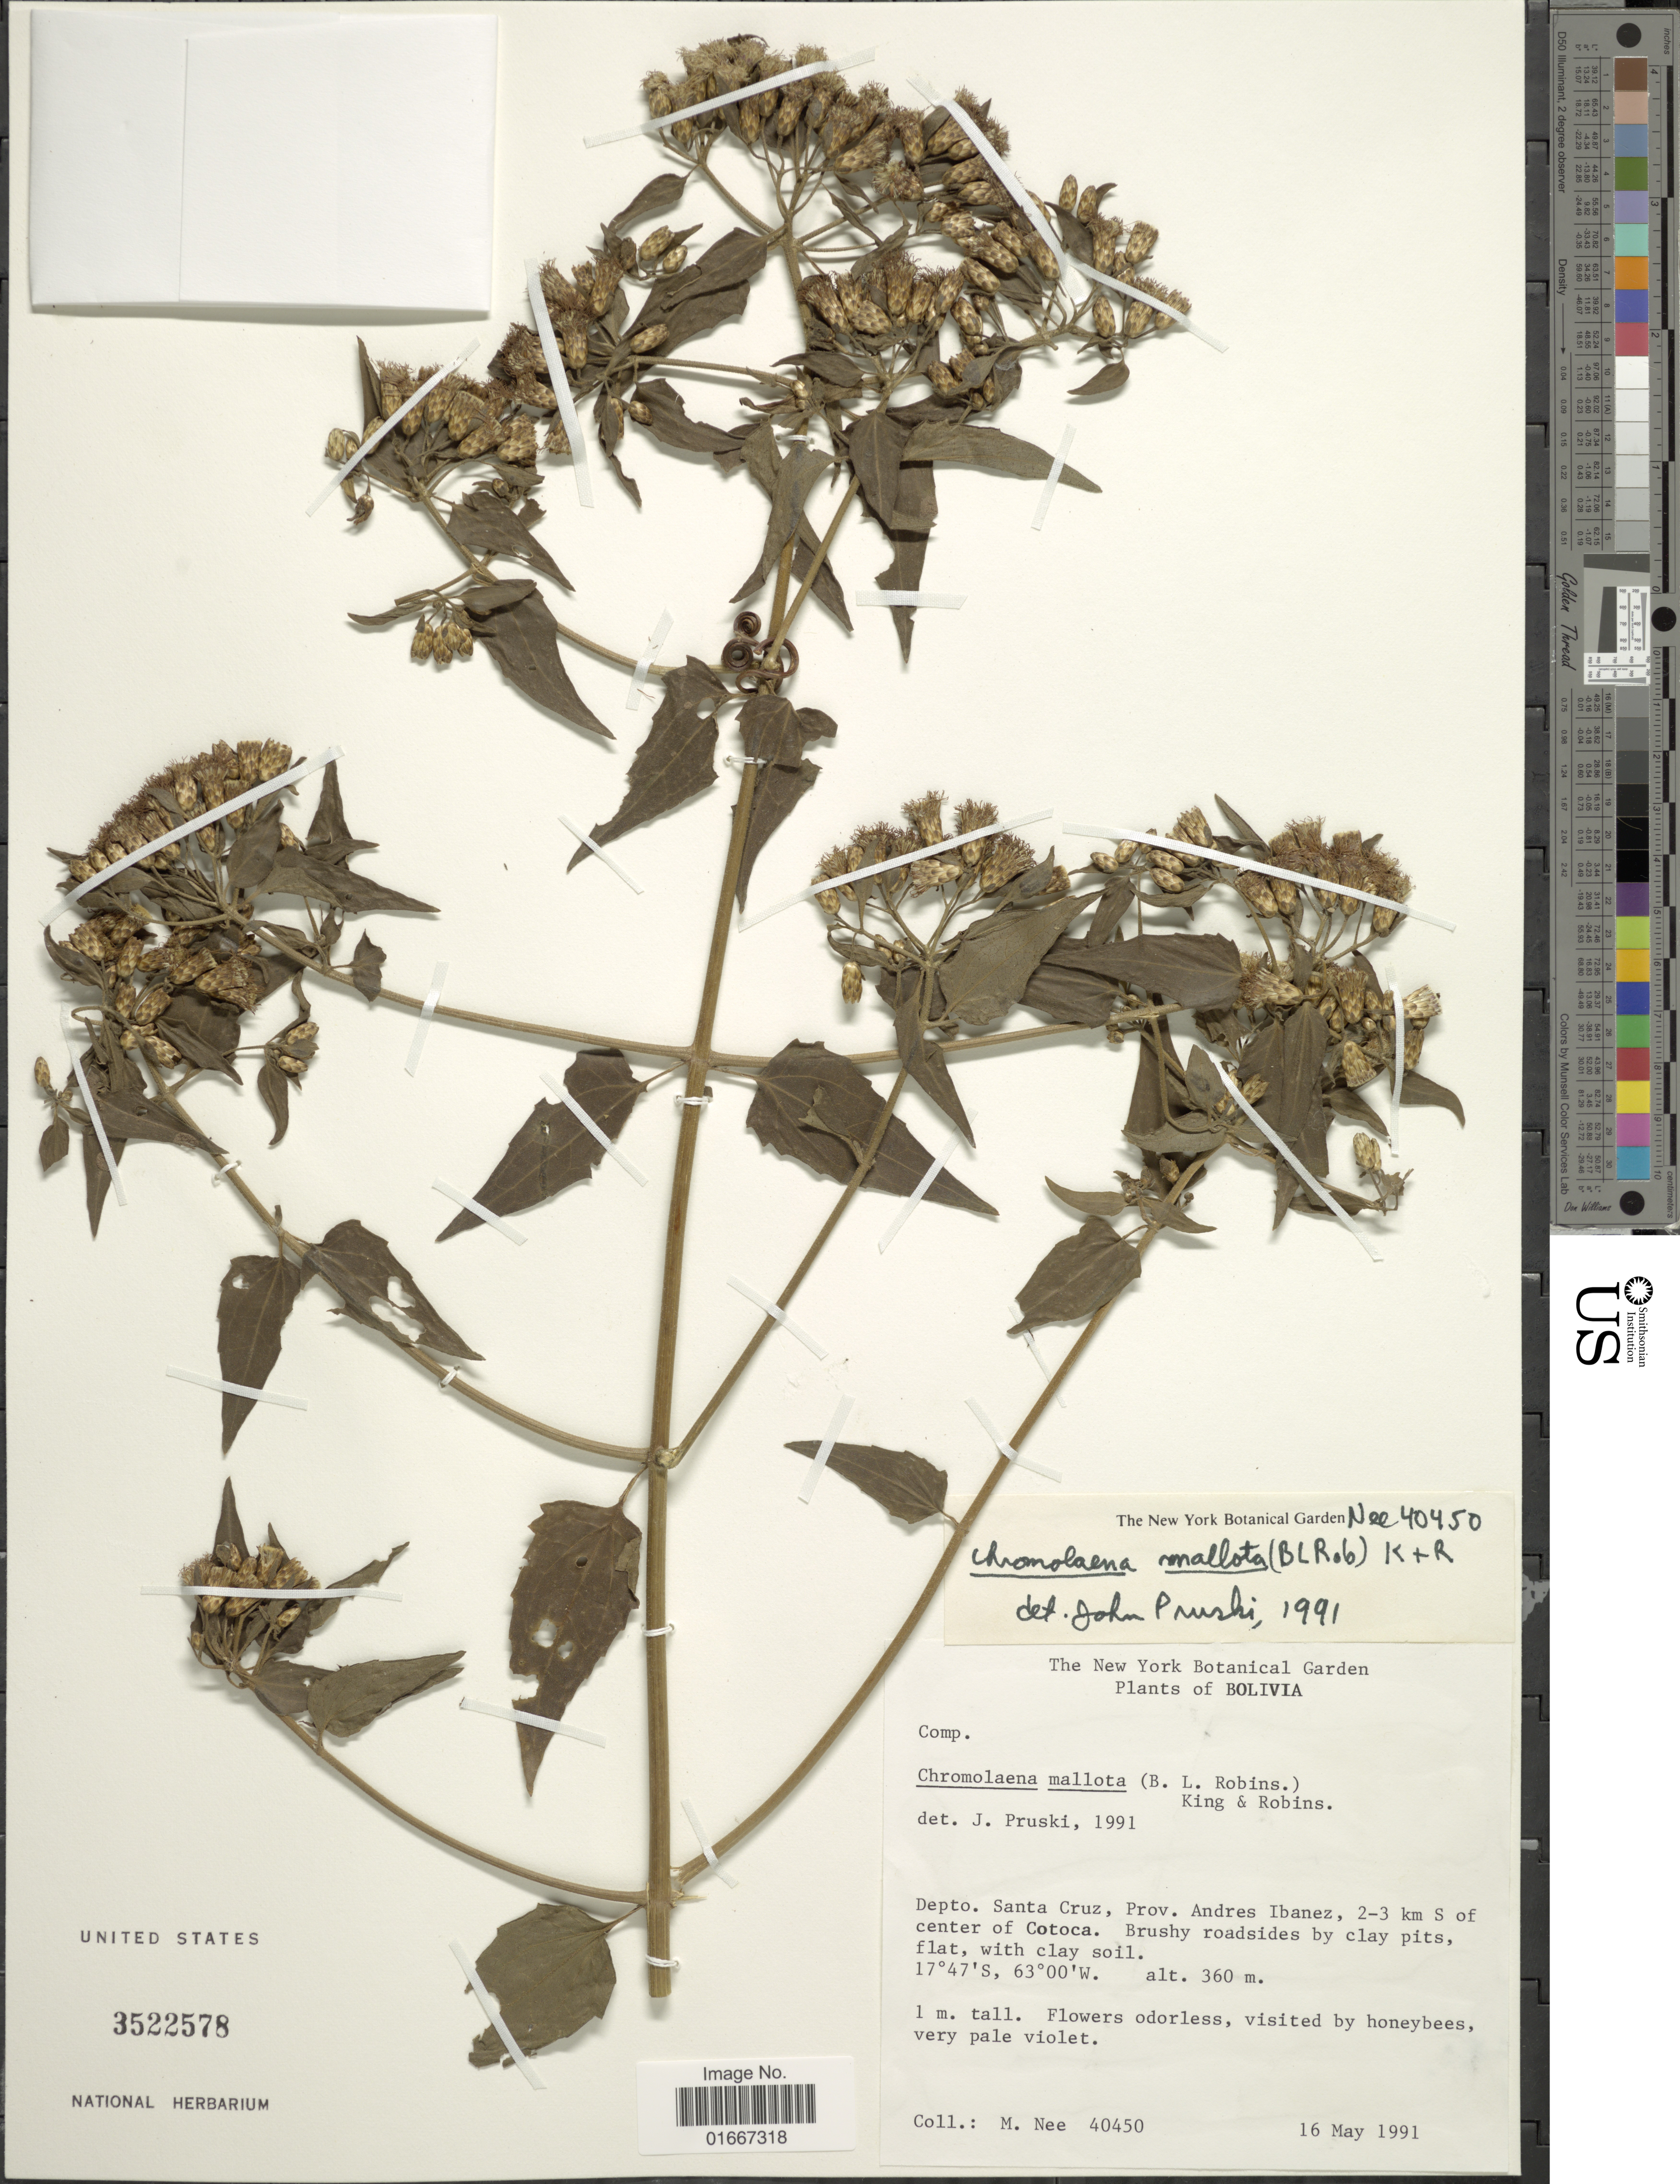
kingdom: Plantae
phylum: Tracheophyta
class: Magnoliopsida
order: Asterales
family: Asteraceae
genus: Chromolaena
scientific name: Chromolaena mallota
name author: (B.L. Rob.) R.M. King & H. Rob.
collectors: M. Nee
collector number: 40450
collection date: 1991-05-16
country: Bolivia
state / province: Santa Cruz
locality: Prov. Andres Ibanez, 2-3 km S of center of Cotoca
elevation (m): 360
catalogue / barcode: US 3522578